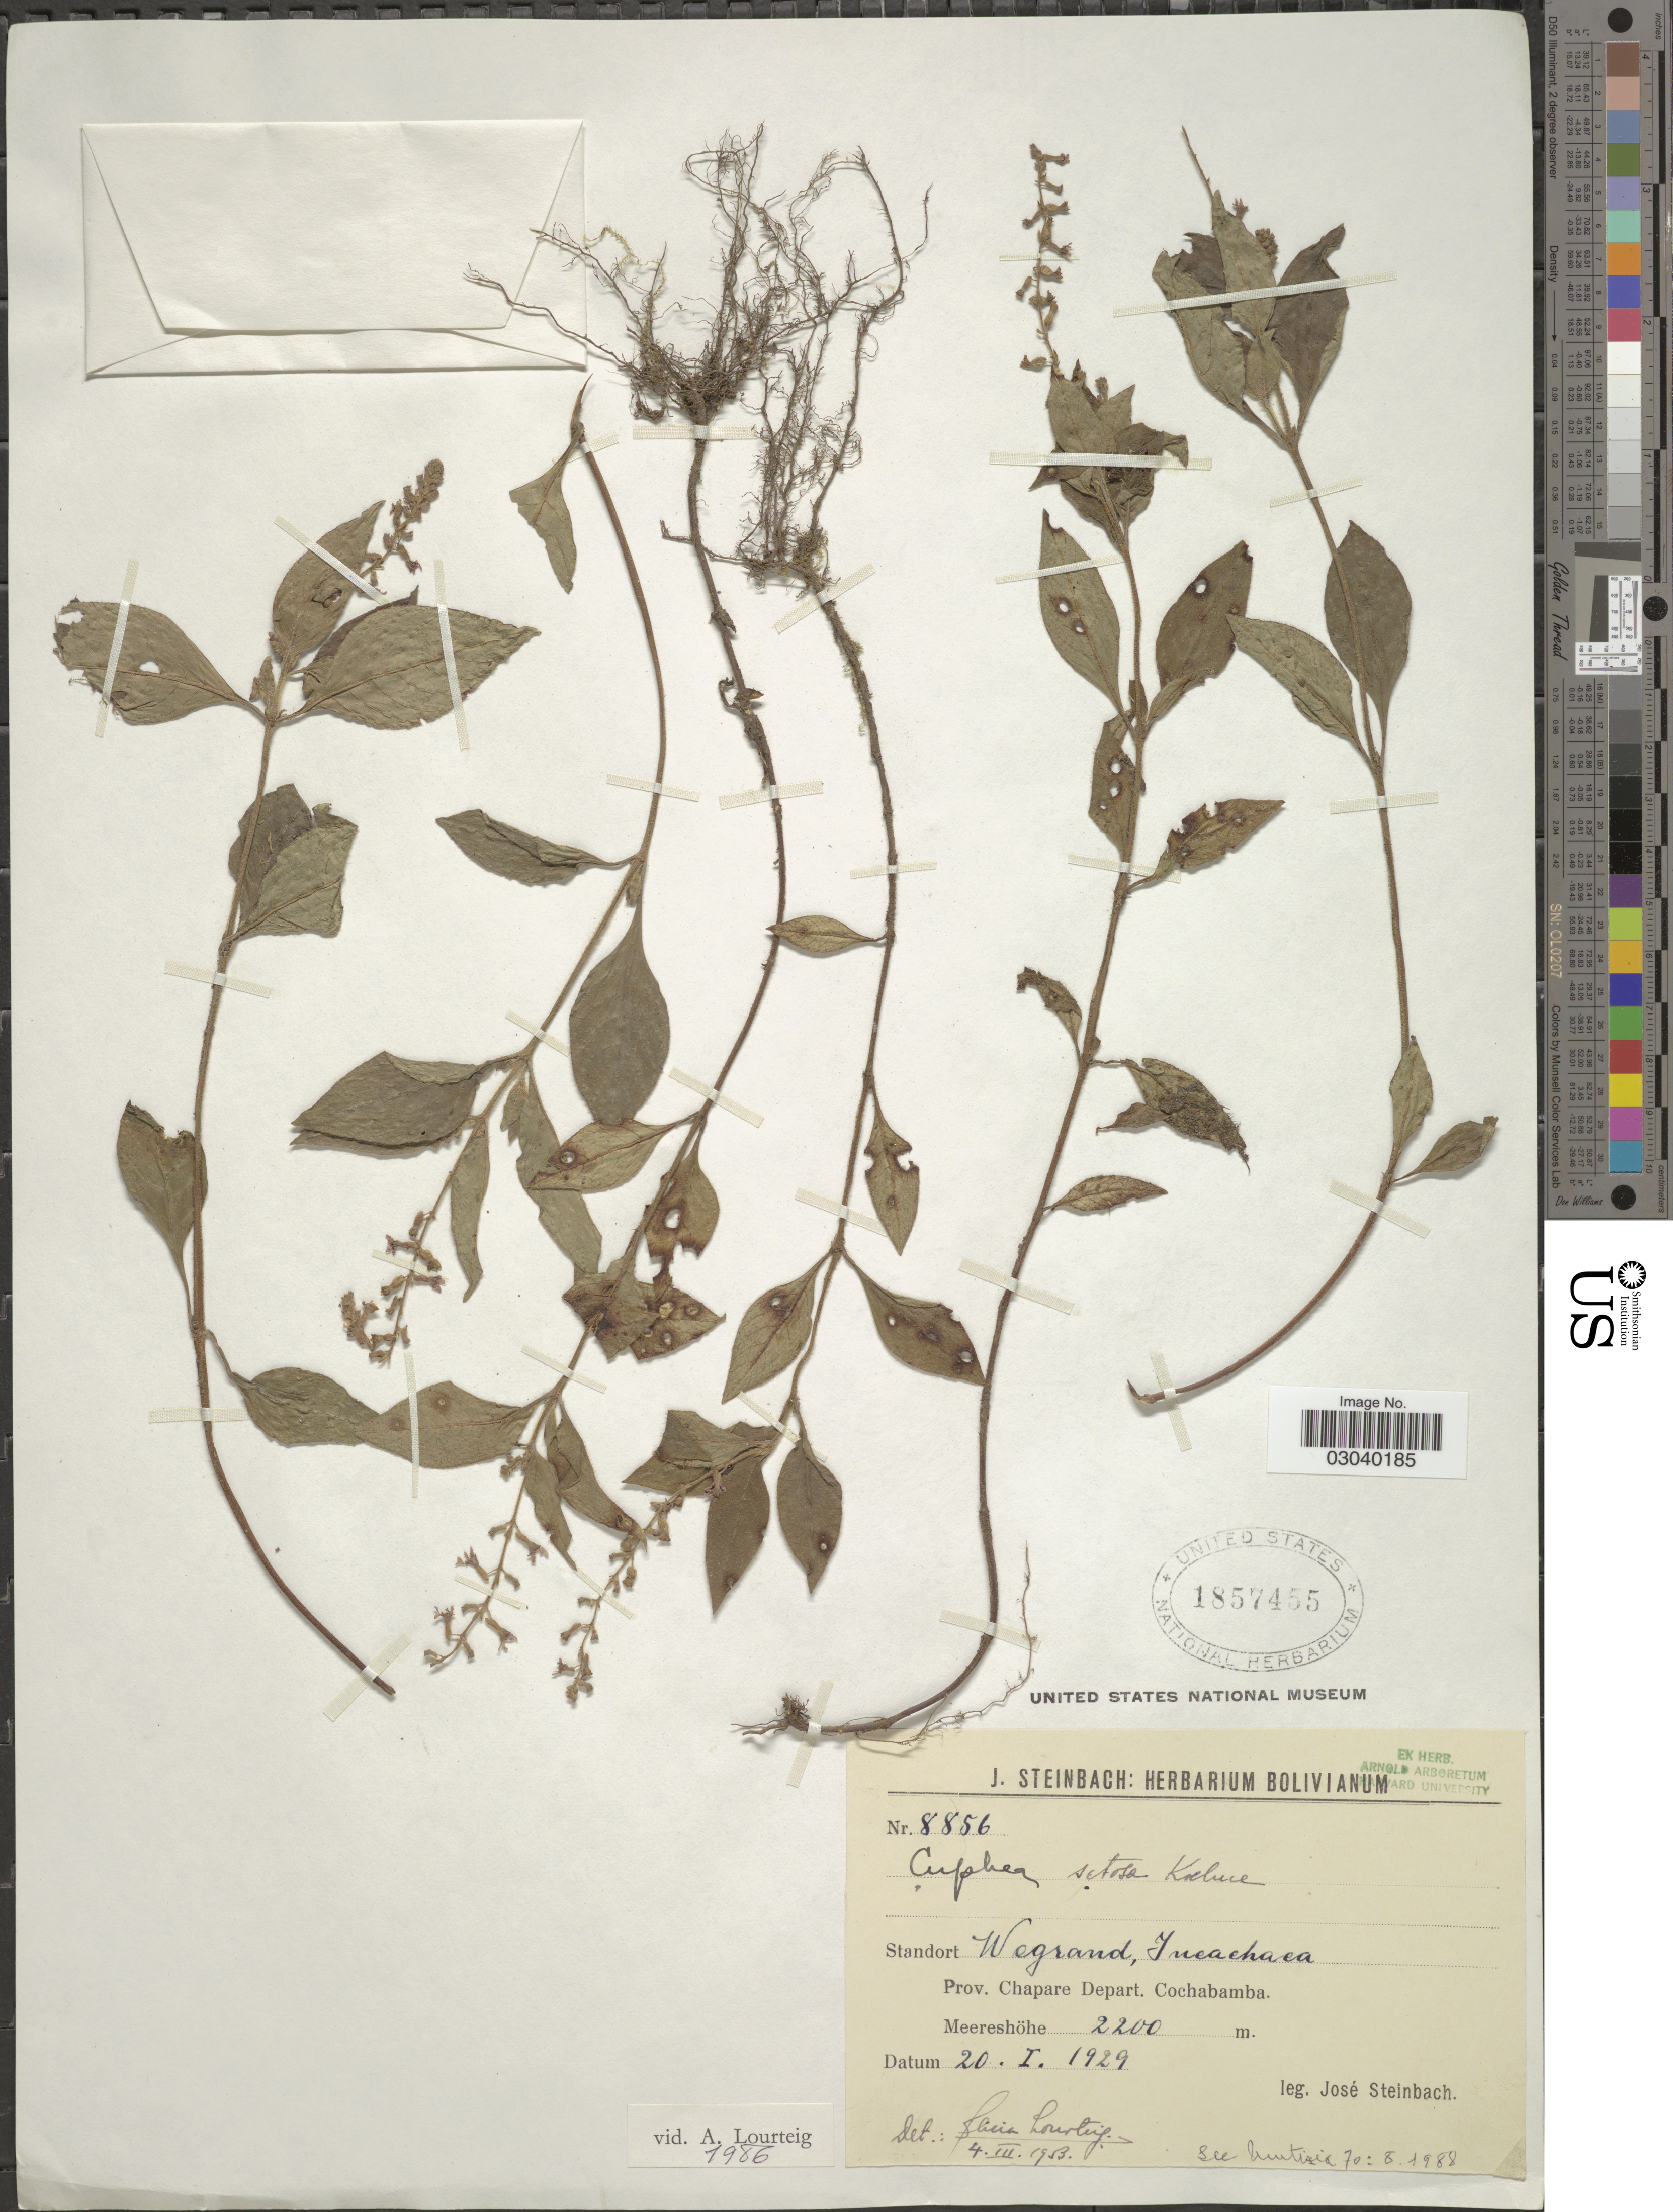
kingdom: Plantae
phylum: Tracheophyta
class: Magnoliopsida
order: Myrtales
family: Lythraceae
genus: Cuphea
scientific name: Cuphea setosa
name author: Koehne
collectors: J. Steinbach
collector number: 8856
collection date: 1929-01-20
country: Bolivia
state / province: Cochabamba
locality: Standort Wegrand, Incachaca, Prov. Chapare Depart. Cochabamba.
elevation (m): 2200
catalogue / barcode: US 1857455